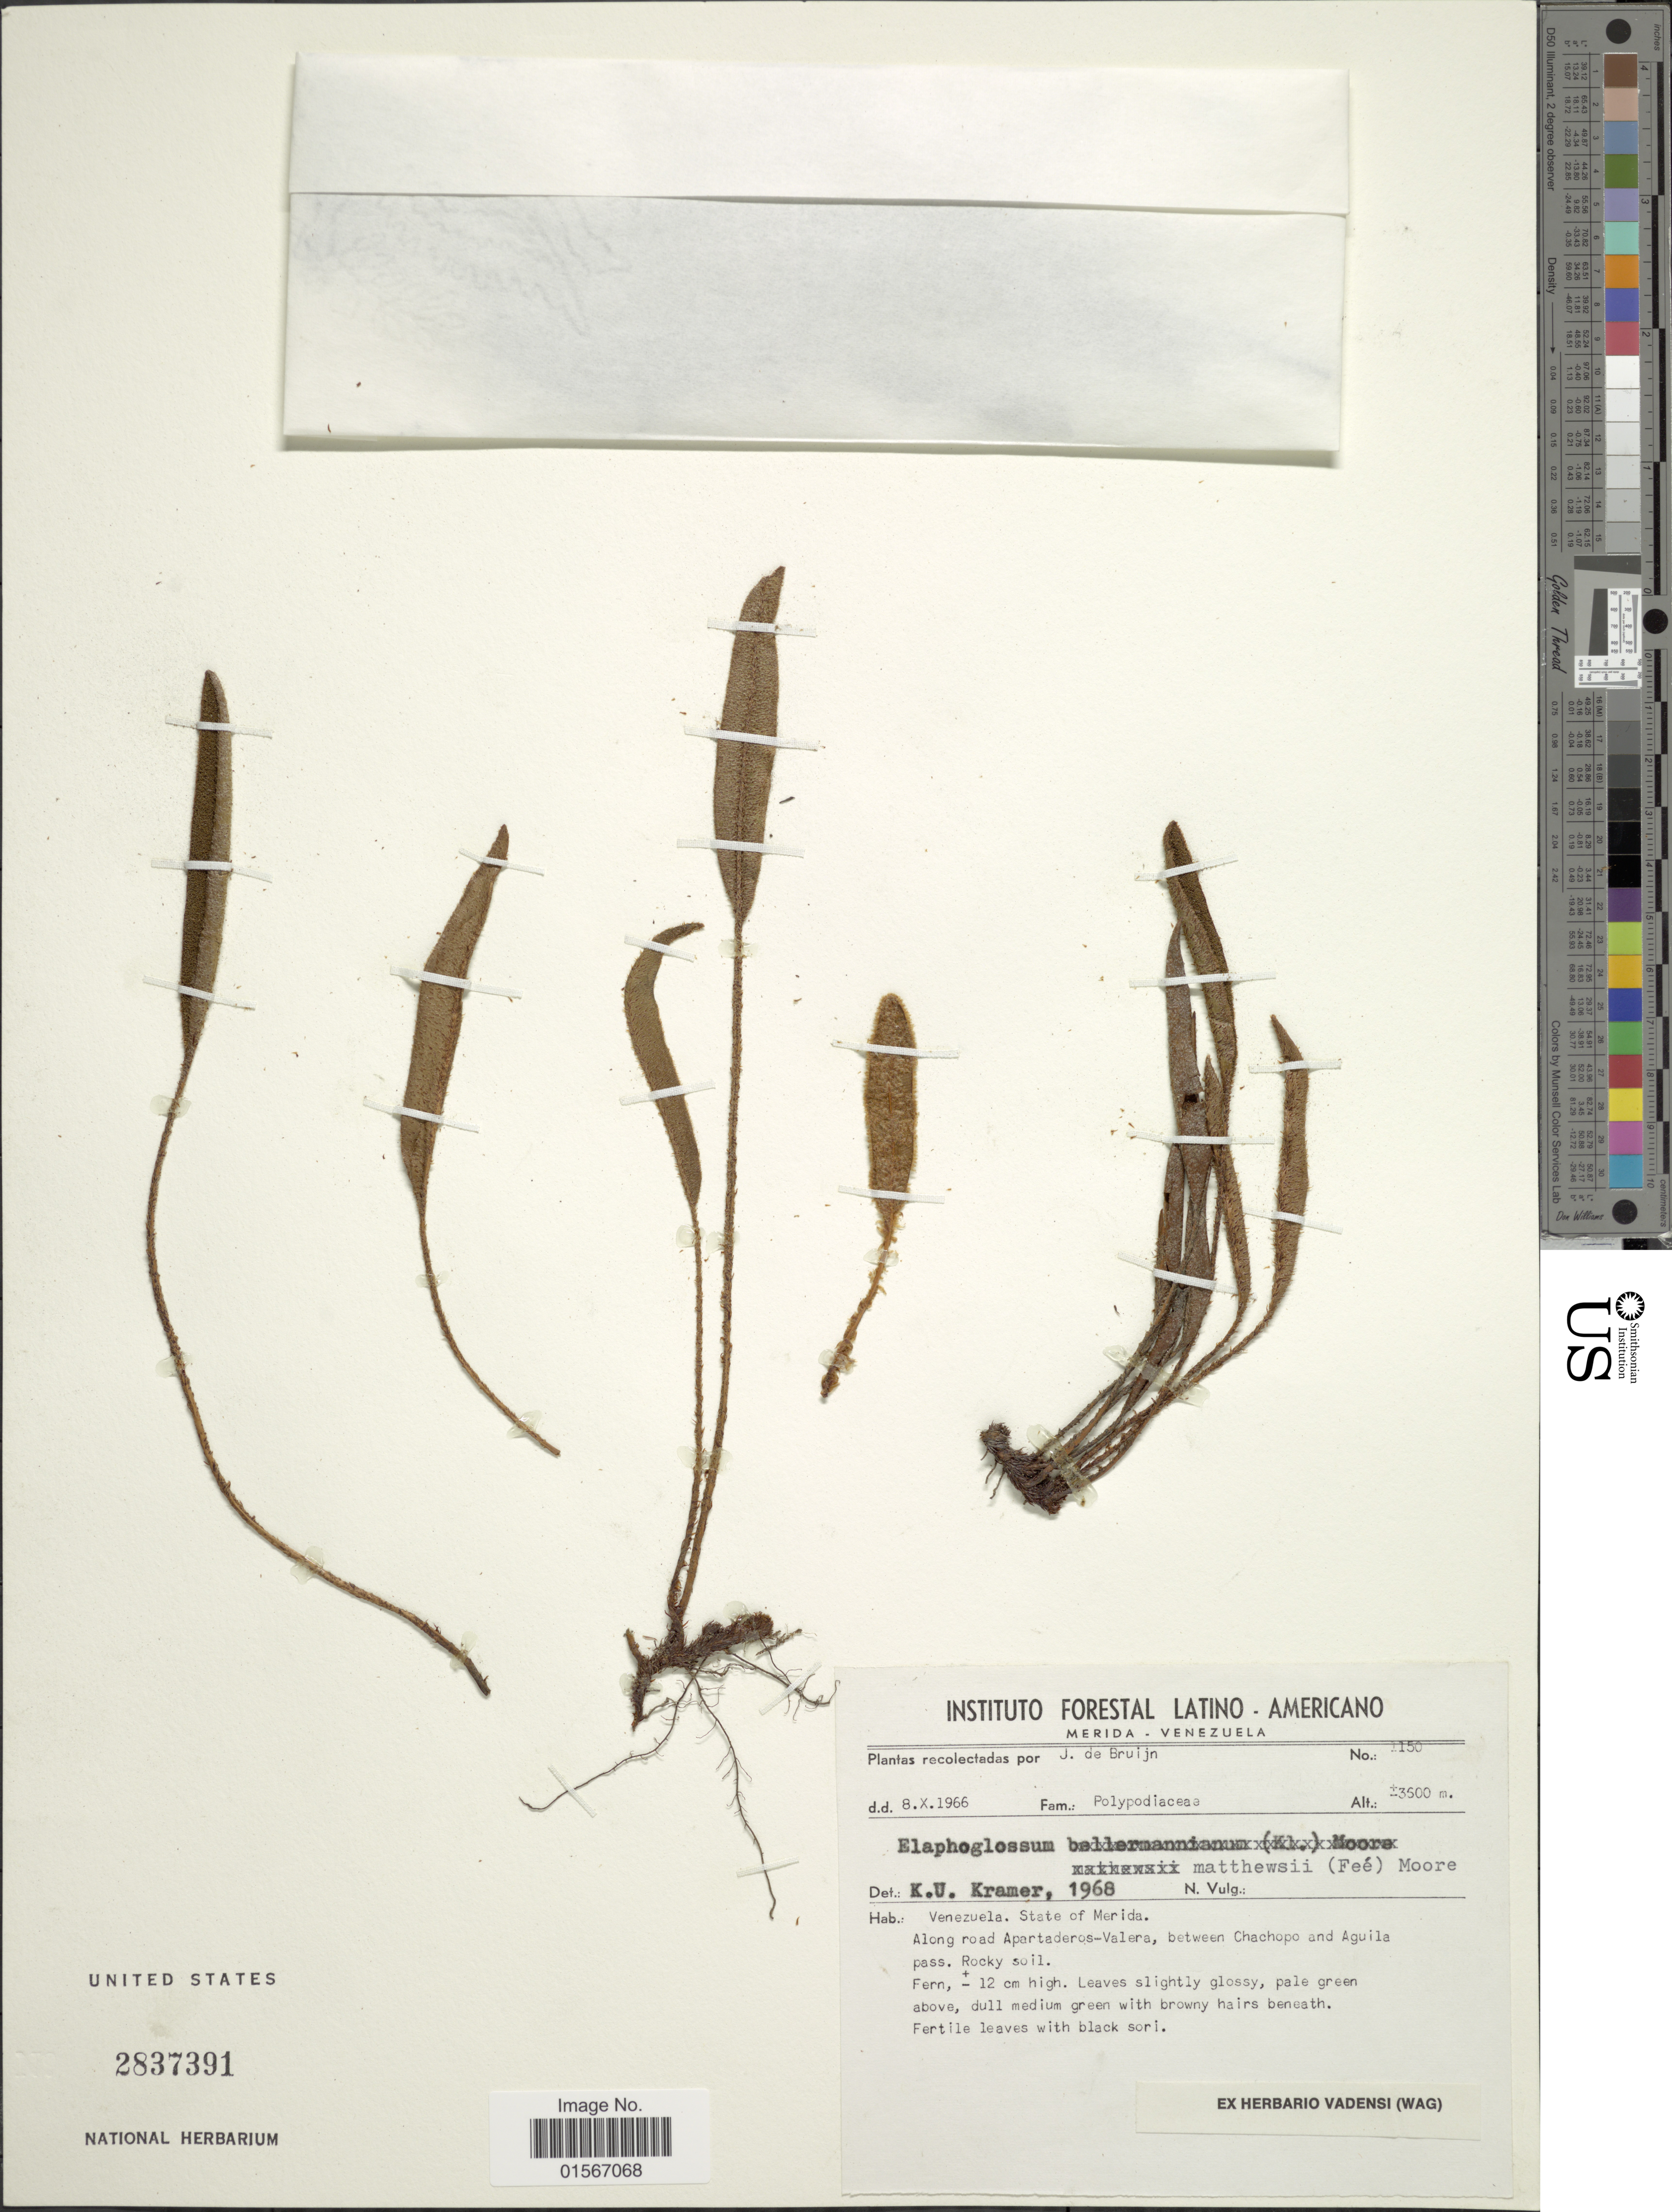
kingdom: Plantae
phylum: Tracheophyta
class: Polypodiopsida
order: Polypodiales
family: Dryopteridaceae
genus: Elaphoglossum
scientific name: Elaphoglossum mathewsii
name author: (Fée) T. Moore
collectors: J. Bruijn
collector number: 1150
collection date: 1966-10-08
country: Venezuela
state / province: Mérida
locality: Along road Apartaderos-Valera, between Chachopo and Aguila pass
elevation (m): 3500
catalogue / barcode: US 2837391